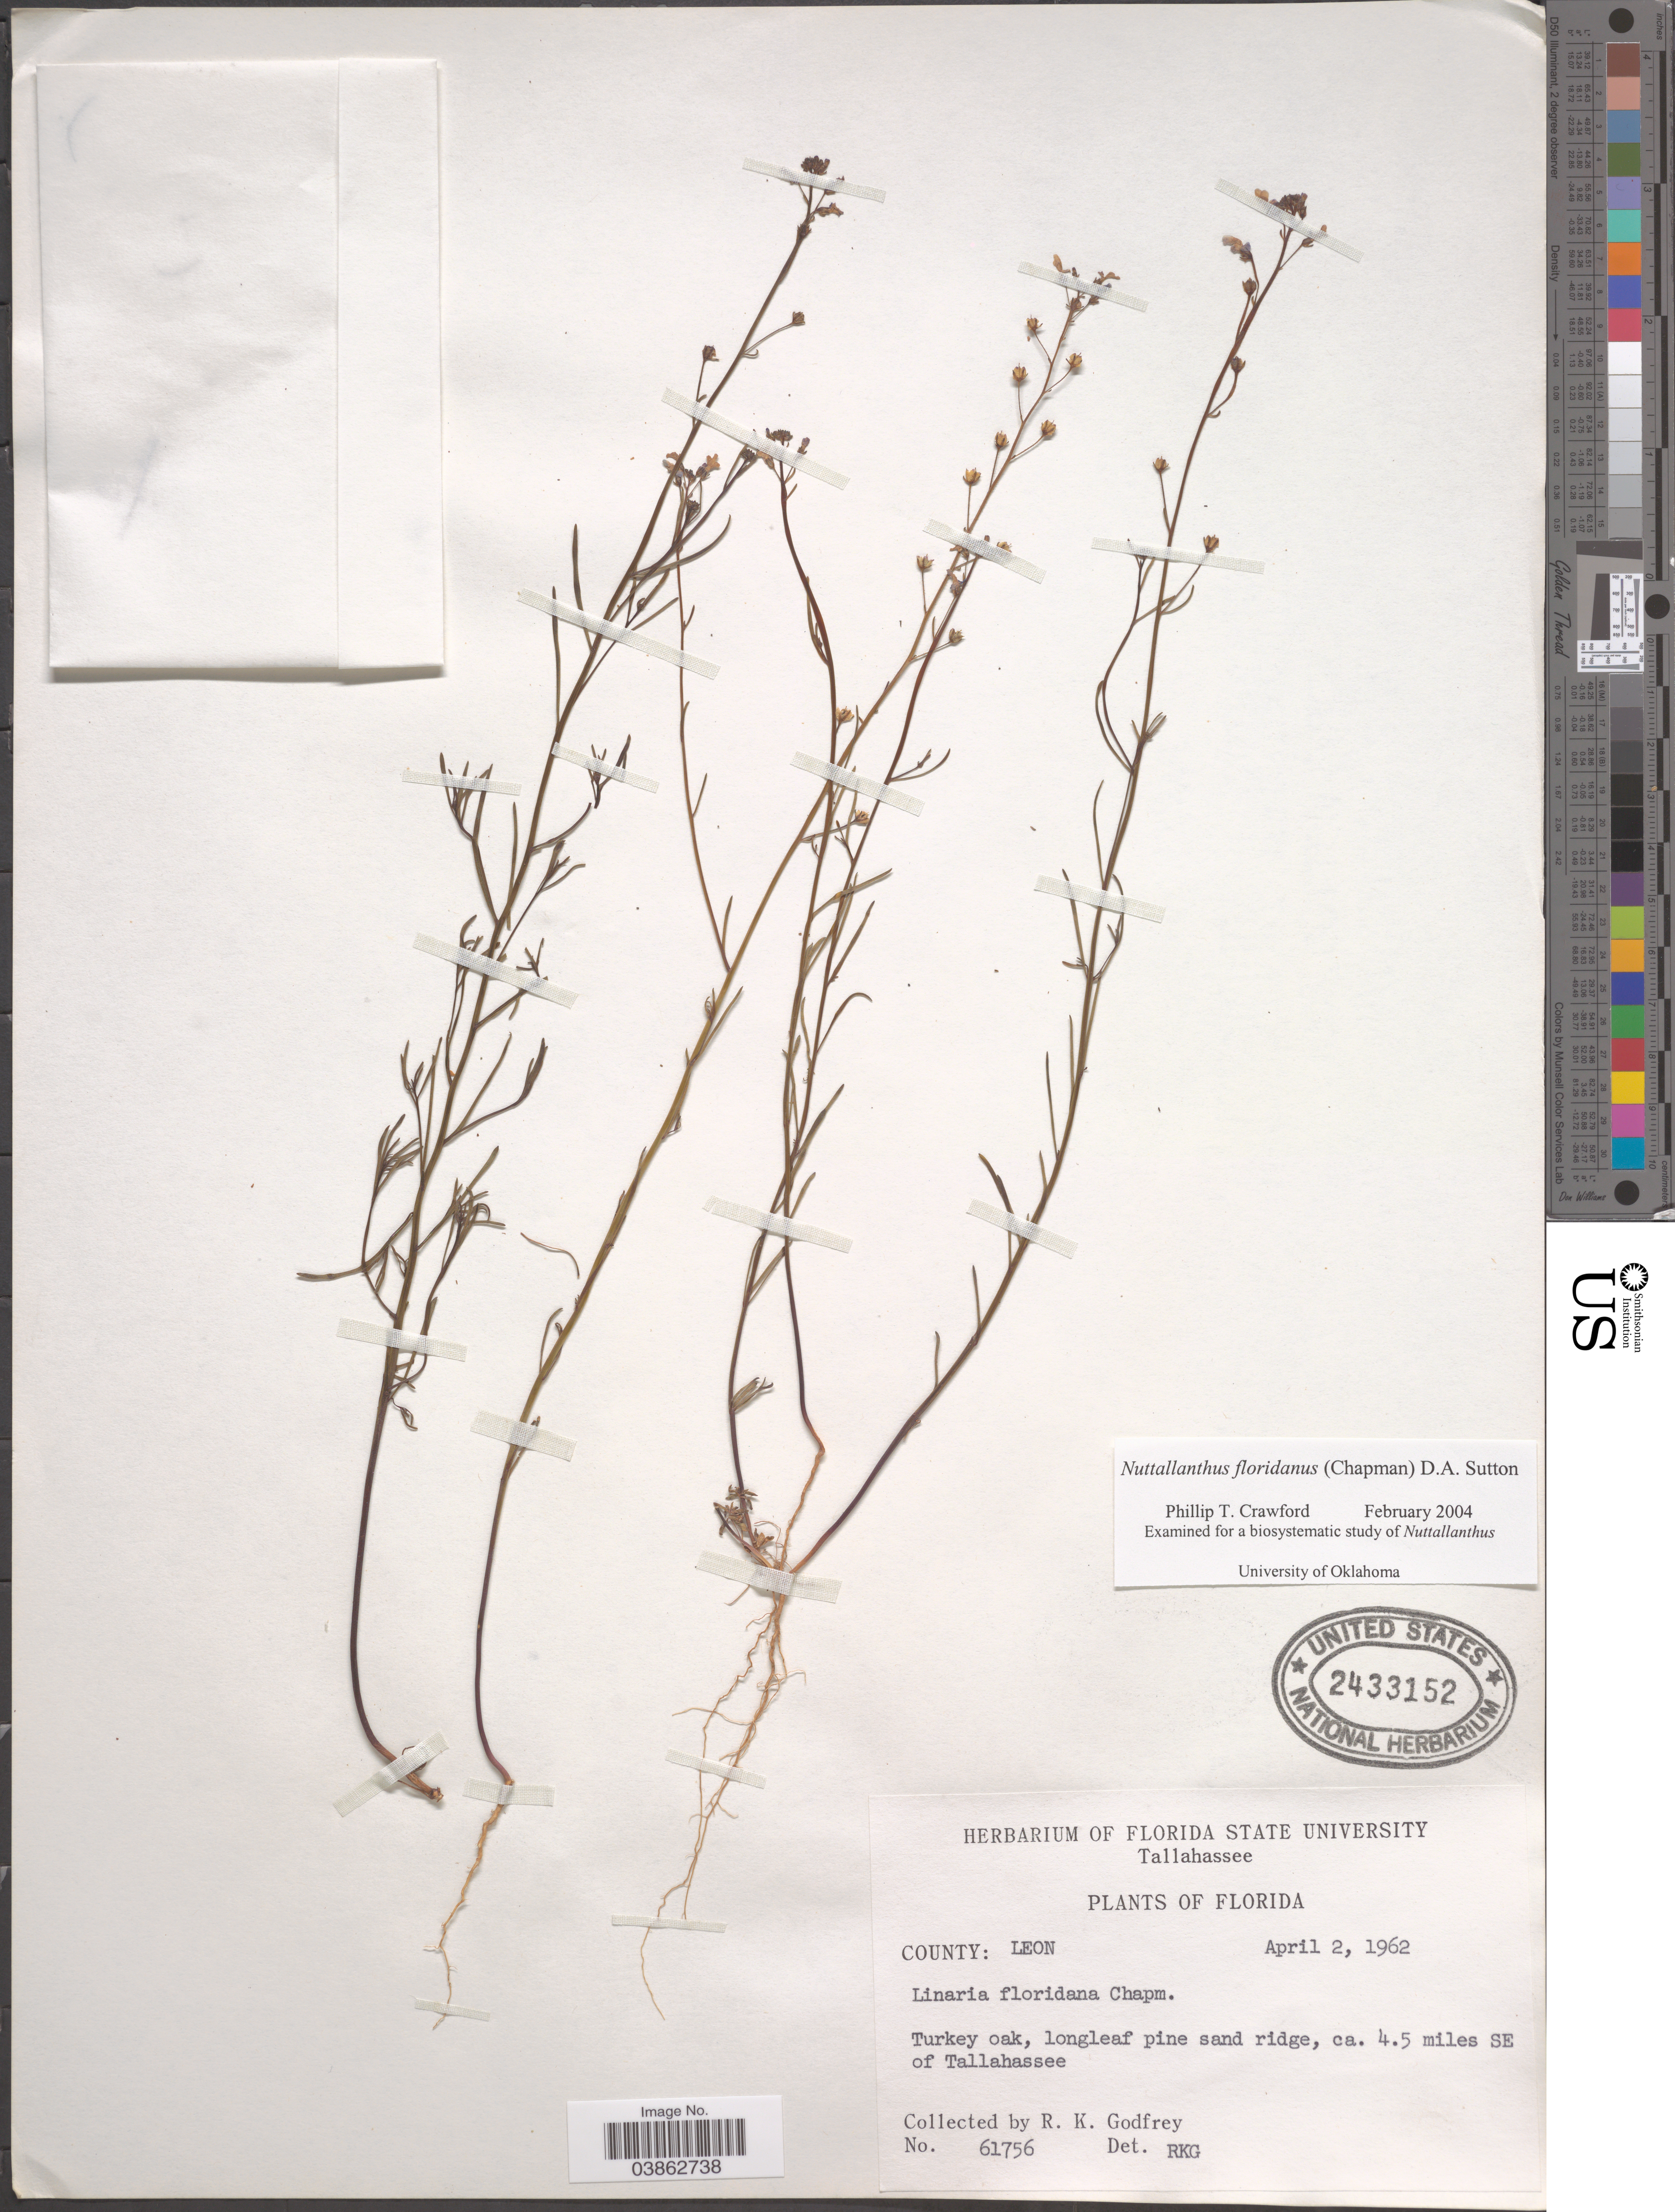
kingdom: Plantae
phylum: Tracheophyta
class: Magnoliopsida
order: Lamiales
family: Plantaginaceae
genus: Linaria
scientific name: Linaria floridana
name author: Chapm.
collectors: R. K. Godfrey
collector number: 61756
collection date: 1962-04-02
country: United States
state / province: Florida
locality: County: Leon. Ca. 4.5 miles SE of Tallahassee.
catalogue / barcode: US 2433152